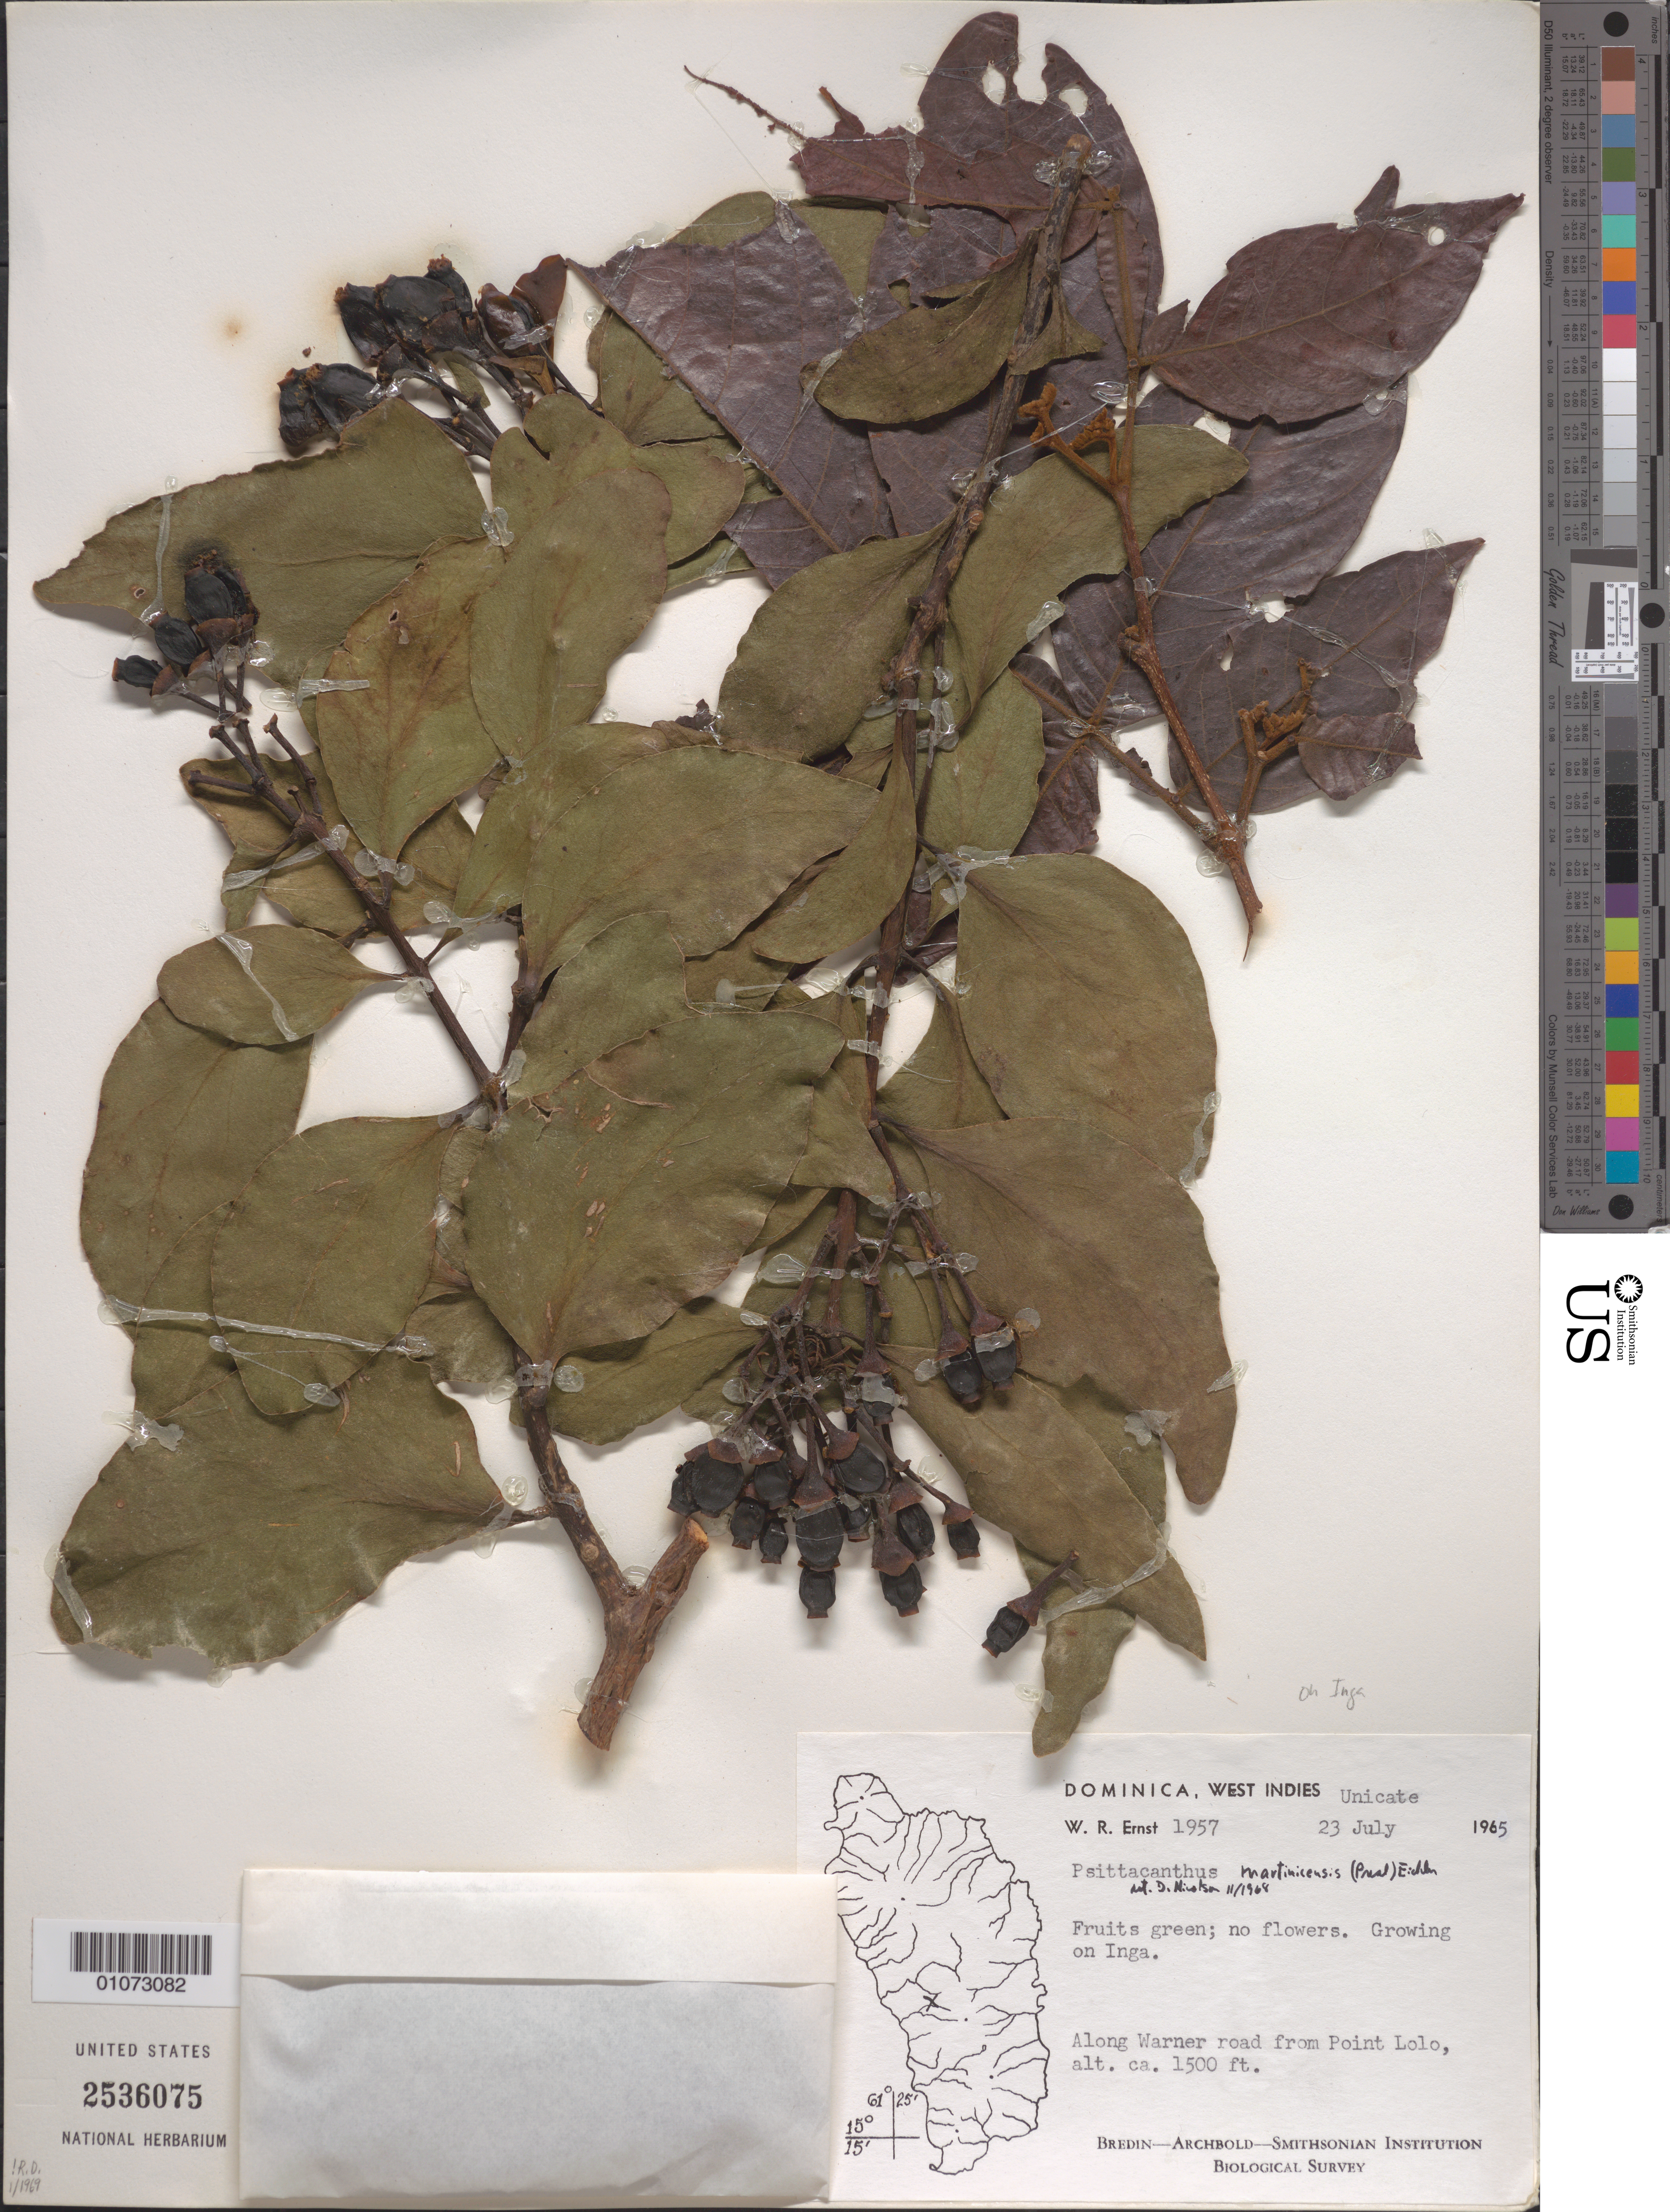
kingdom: Plantae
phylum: Tracheophyta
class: Magnoliopsida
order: Santalales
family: Loranthaceae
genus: Psittacanthus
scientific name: Psittacanthus martinicensis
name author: (C. Presl ex Schult. f.) Eichler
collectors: W. R. Ernst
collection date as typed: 23 Jul 1957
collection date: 1957-07-23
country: Dominica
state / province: St. Paul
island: Dominica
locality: Along Warner road from Point Lolo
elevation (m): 457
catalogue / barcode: US 2536075